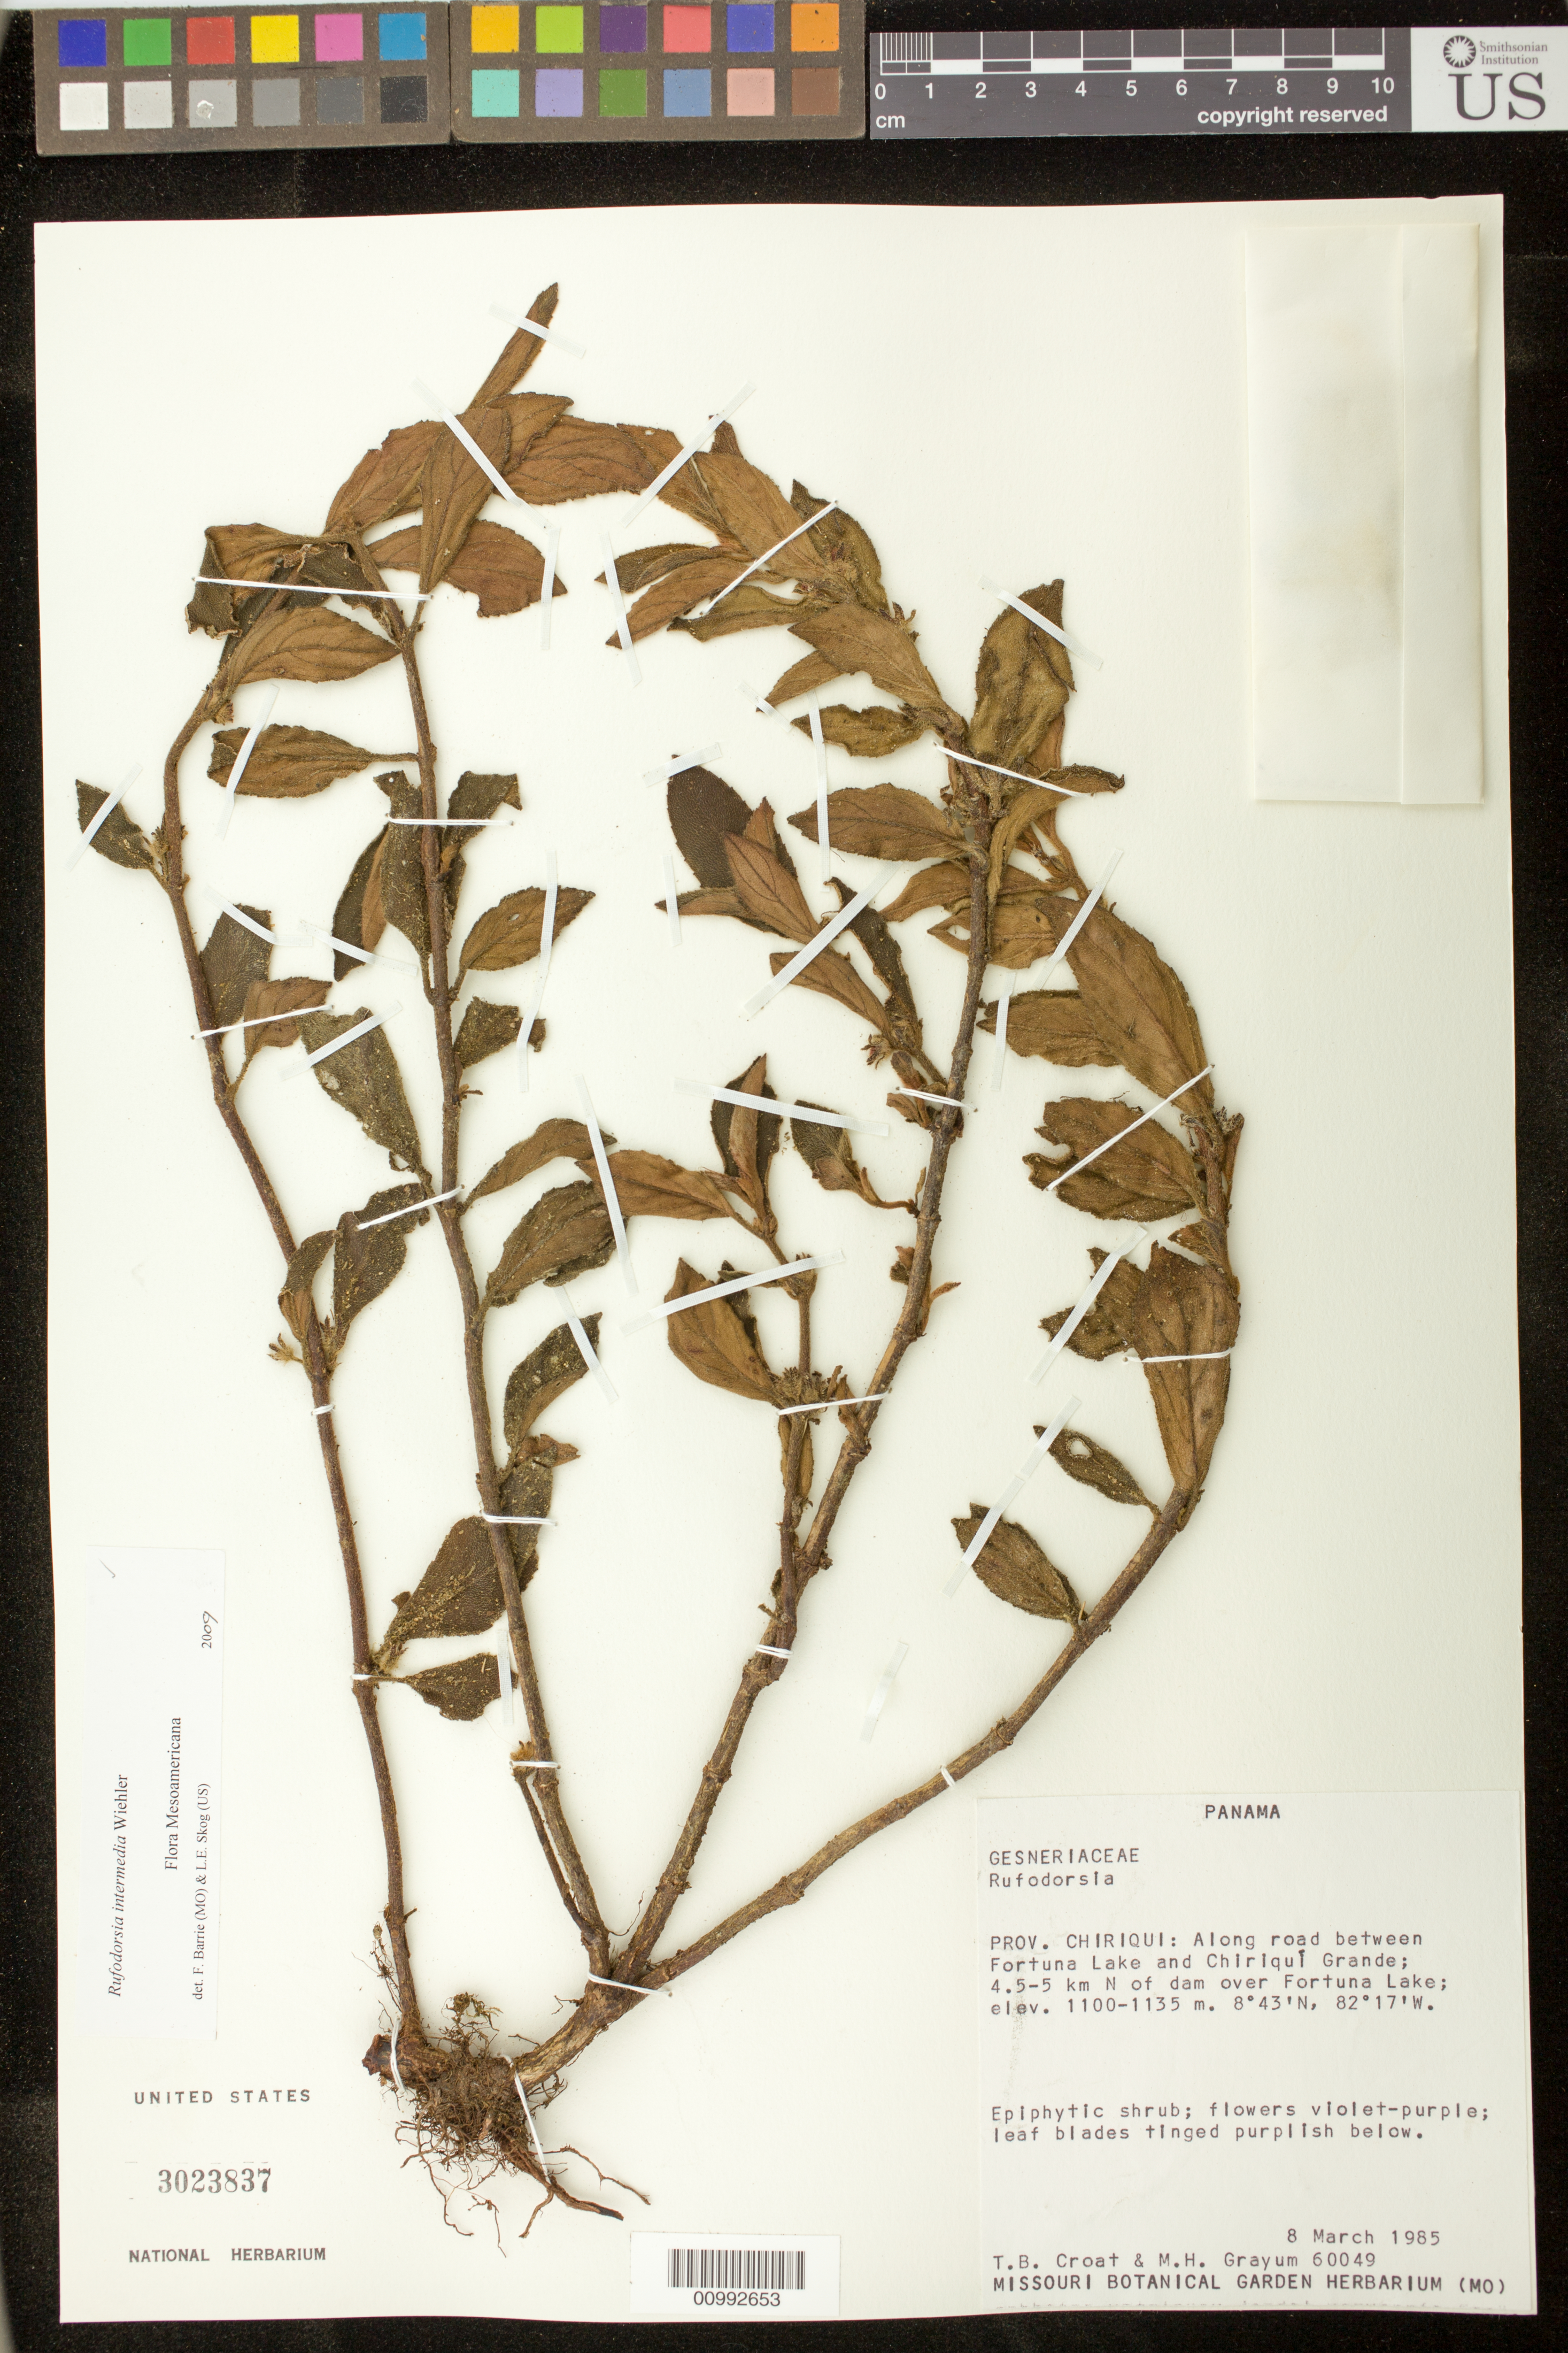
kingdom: Plantae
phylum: Tracheophyta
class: Magnoliopsida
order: Lamiales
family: Gesneriaceae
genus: Rufodorsia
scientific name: Rufodorsia intermedia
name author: Wiehler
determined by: Barrie, F. R.; Skog, Laurence E.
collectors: T. B. Croat & M. H. Grayum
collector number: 60049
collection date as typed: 08 Mar 1985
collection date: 1985-03-08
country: Panama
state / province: Chiriquí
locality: Prov. Chiriqui: along road between Fortuna Lake and Chiriquí Grande; 4.5-5 km N of dam over Fortuna Lake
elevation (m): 1100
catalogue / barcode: US 3023837